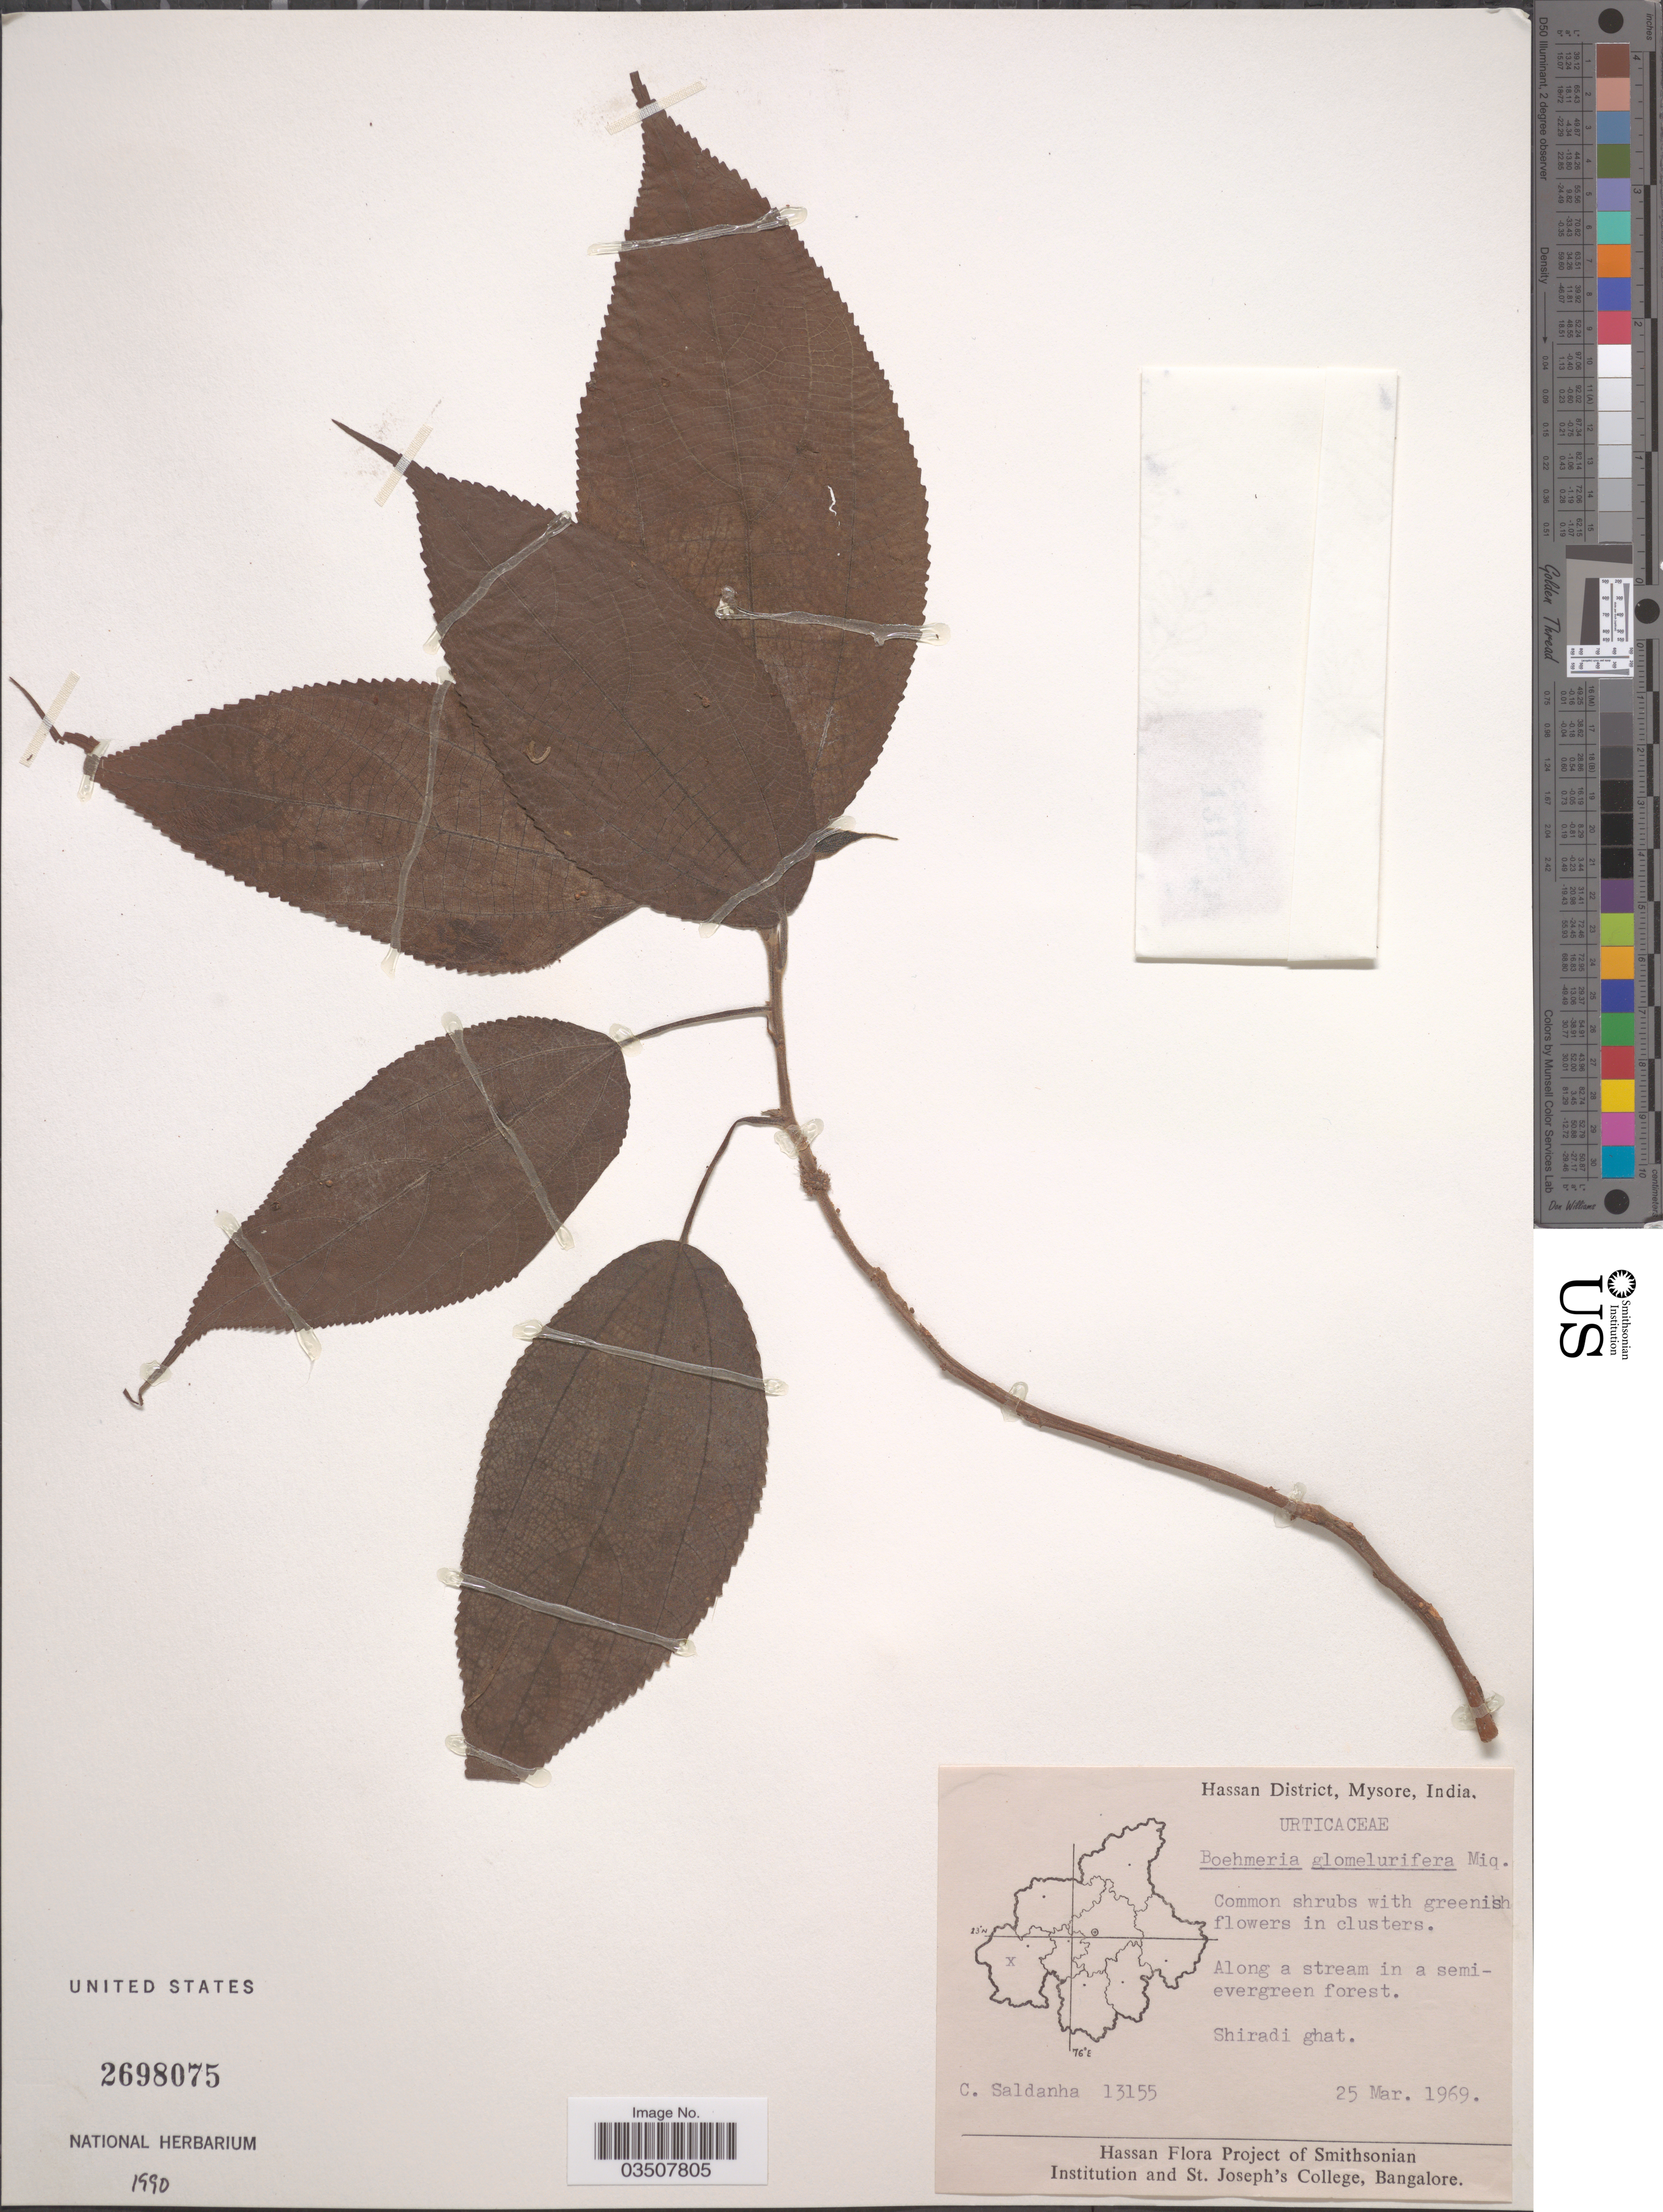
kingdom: Plantae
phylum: Tracheophyta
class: Magnoliopsida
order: Rosales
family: Urticaceae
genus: Boehmeria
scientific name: Boehmeria glomerulifera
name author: Miq.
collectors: C. Saldanha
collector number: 13155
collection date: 1969-03-25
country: India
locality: Hassan District, Mysore. Shiradi ghat.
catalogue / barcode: US 2698075